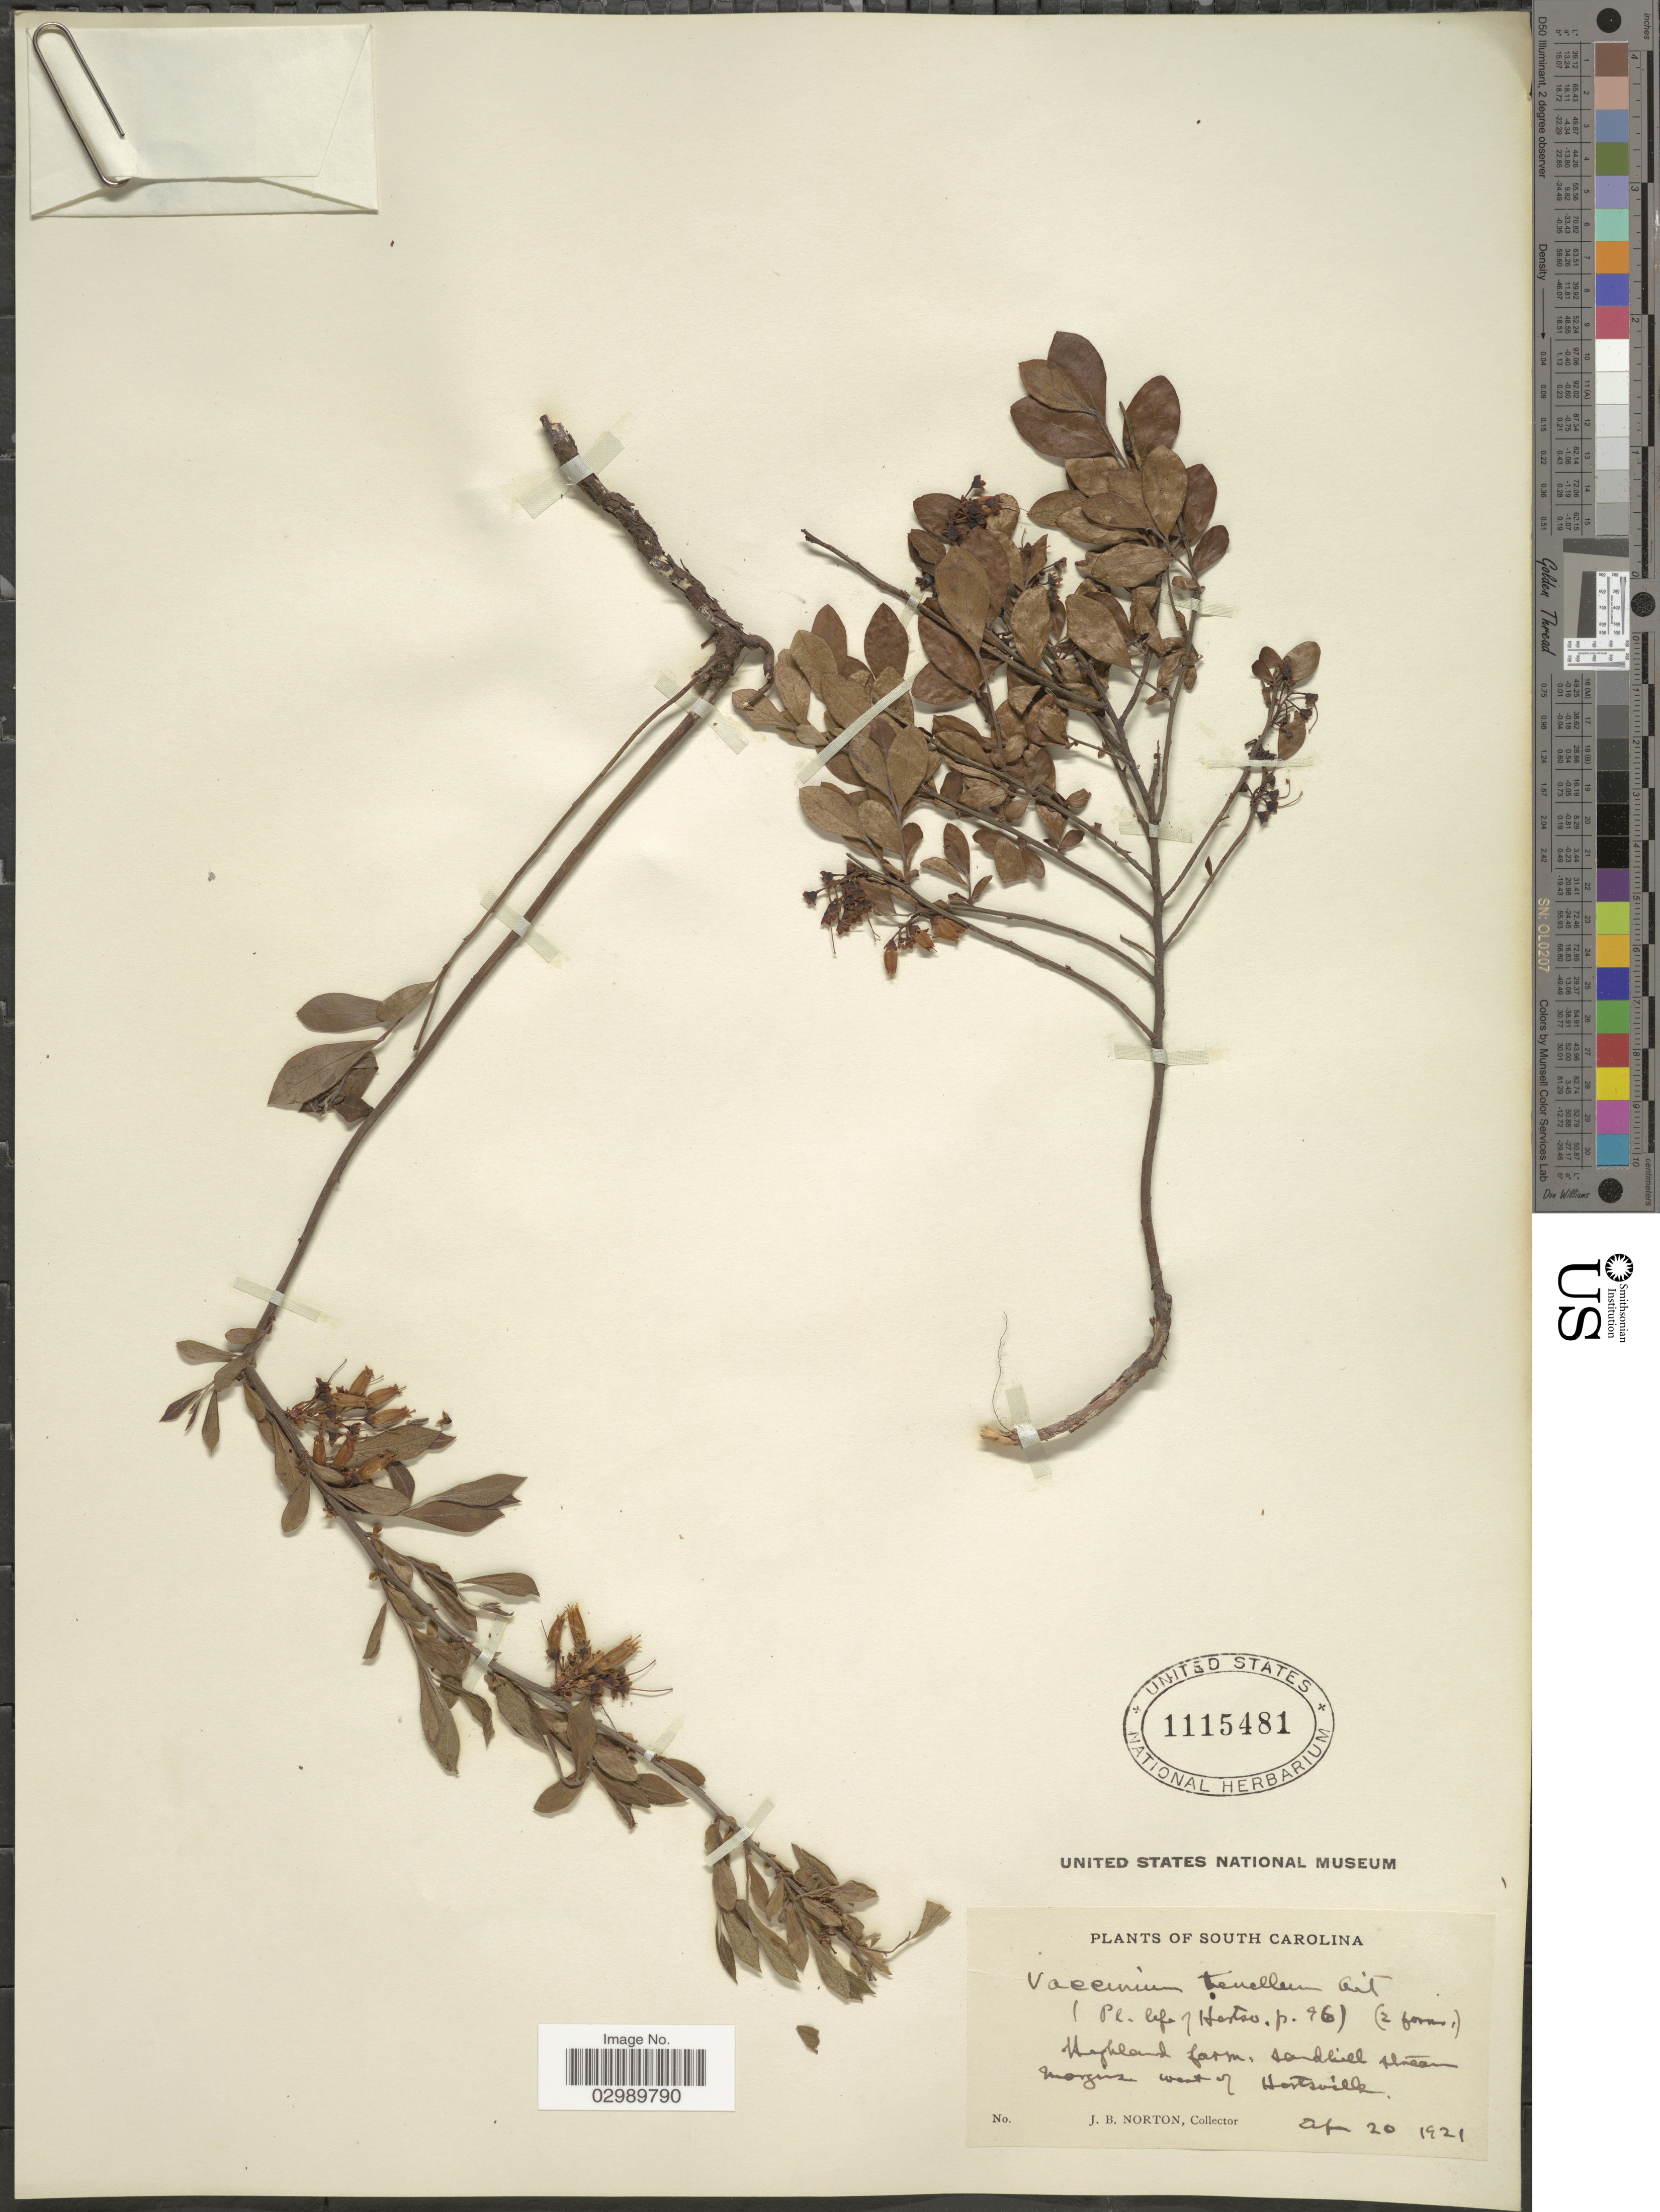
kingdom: Plantae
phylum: Tracheophyta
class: Magnoliopsida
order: Ericales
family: Ericaceae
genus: Vaccinium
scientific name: Vaccinium tenellum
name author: Aiton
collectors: J. B. Norton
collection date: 1921-04-20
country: United States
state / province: South Carolina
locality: Margins west of Hartsville.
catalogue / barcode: US 1115481